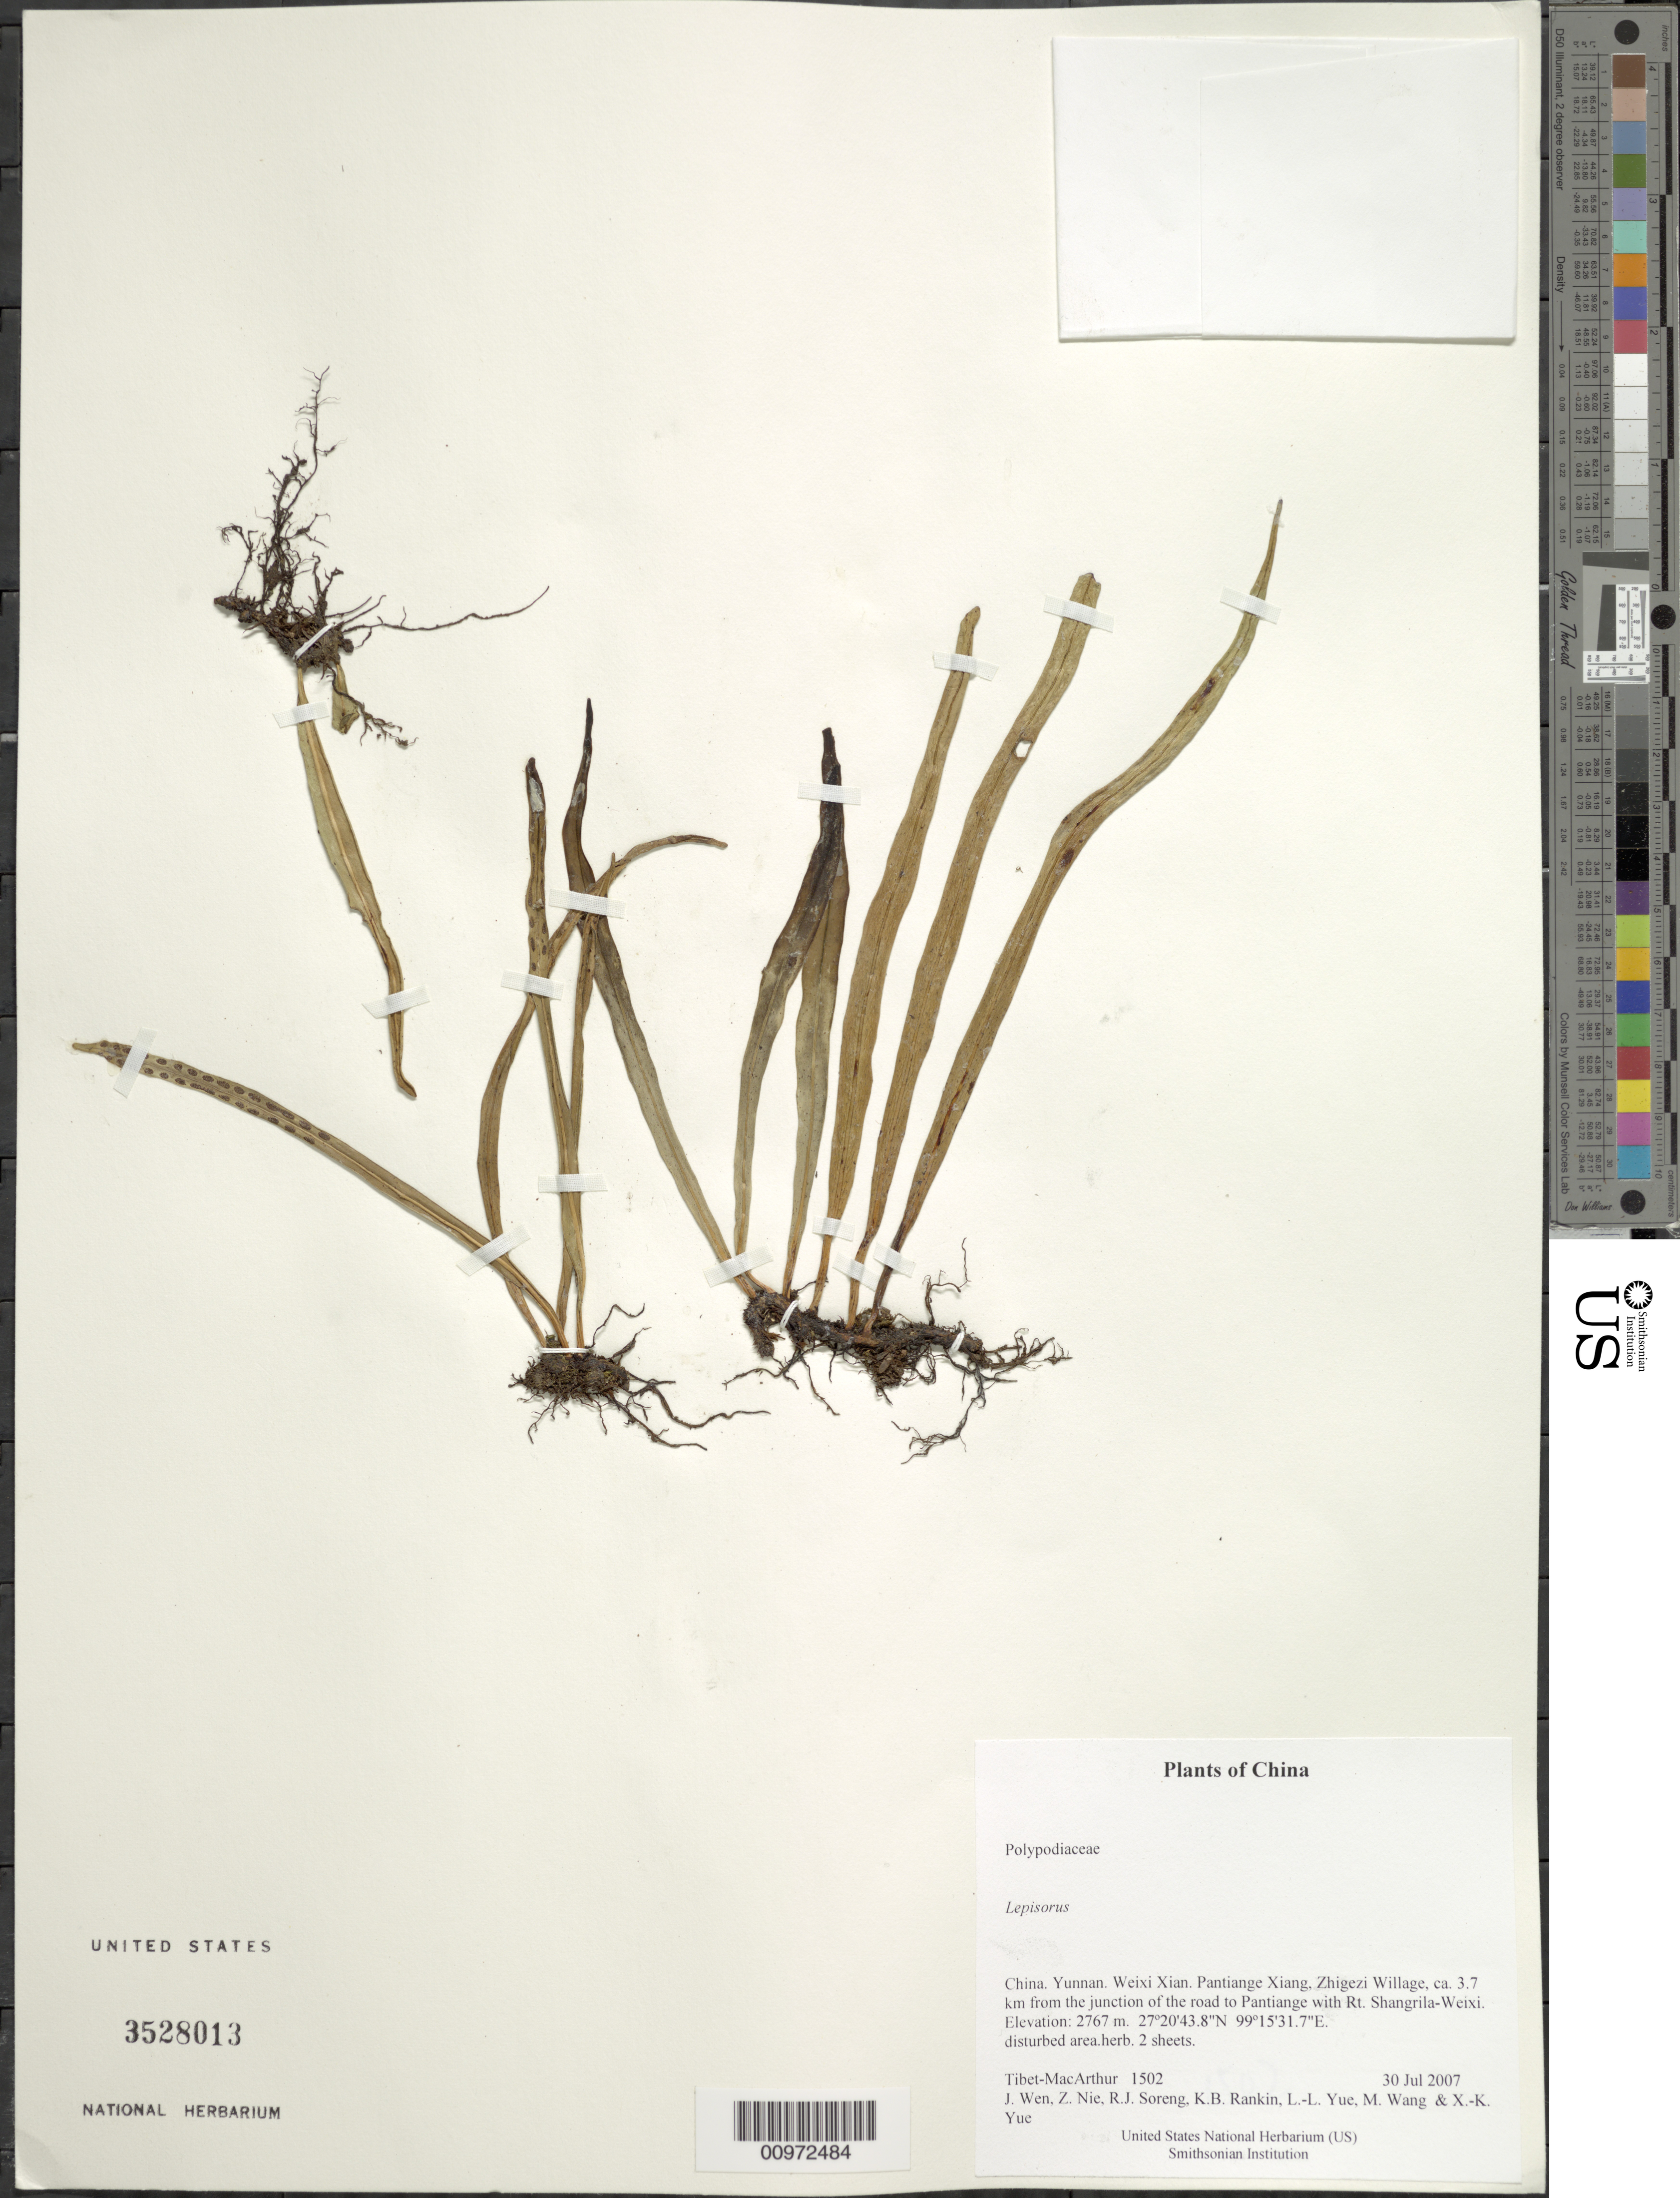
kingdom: Plantae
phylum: Tracheophyta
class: Polypodiopsida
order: Polypodiales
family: Polypodiaceae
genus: Lepisorus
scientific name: Lepisorus sp.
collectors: Tibet-MacArthur, J. Wen, Z. Nie, R. J. Soreng, K. Rankin, L. Yue, M. Wang & X. Yue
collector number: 1502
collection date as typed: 30 Jul 2007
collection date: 2007-07-30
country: China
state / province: Yunnan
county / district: Weixi Xian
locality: Pantiange Xiang, Zhigezi Willage, ca. 3.7 km from the junction of the road to Pantiange with Rt. Shangrila-Weixi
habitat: disturbed area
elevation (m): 2767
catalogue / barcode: US 3528013